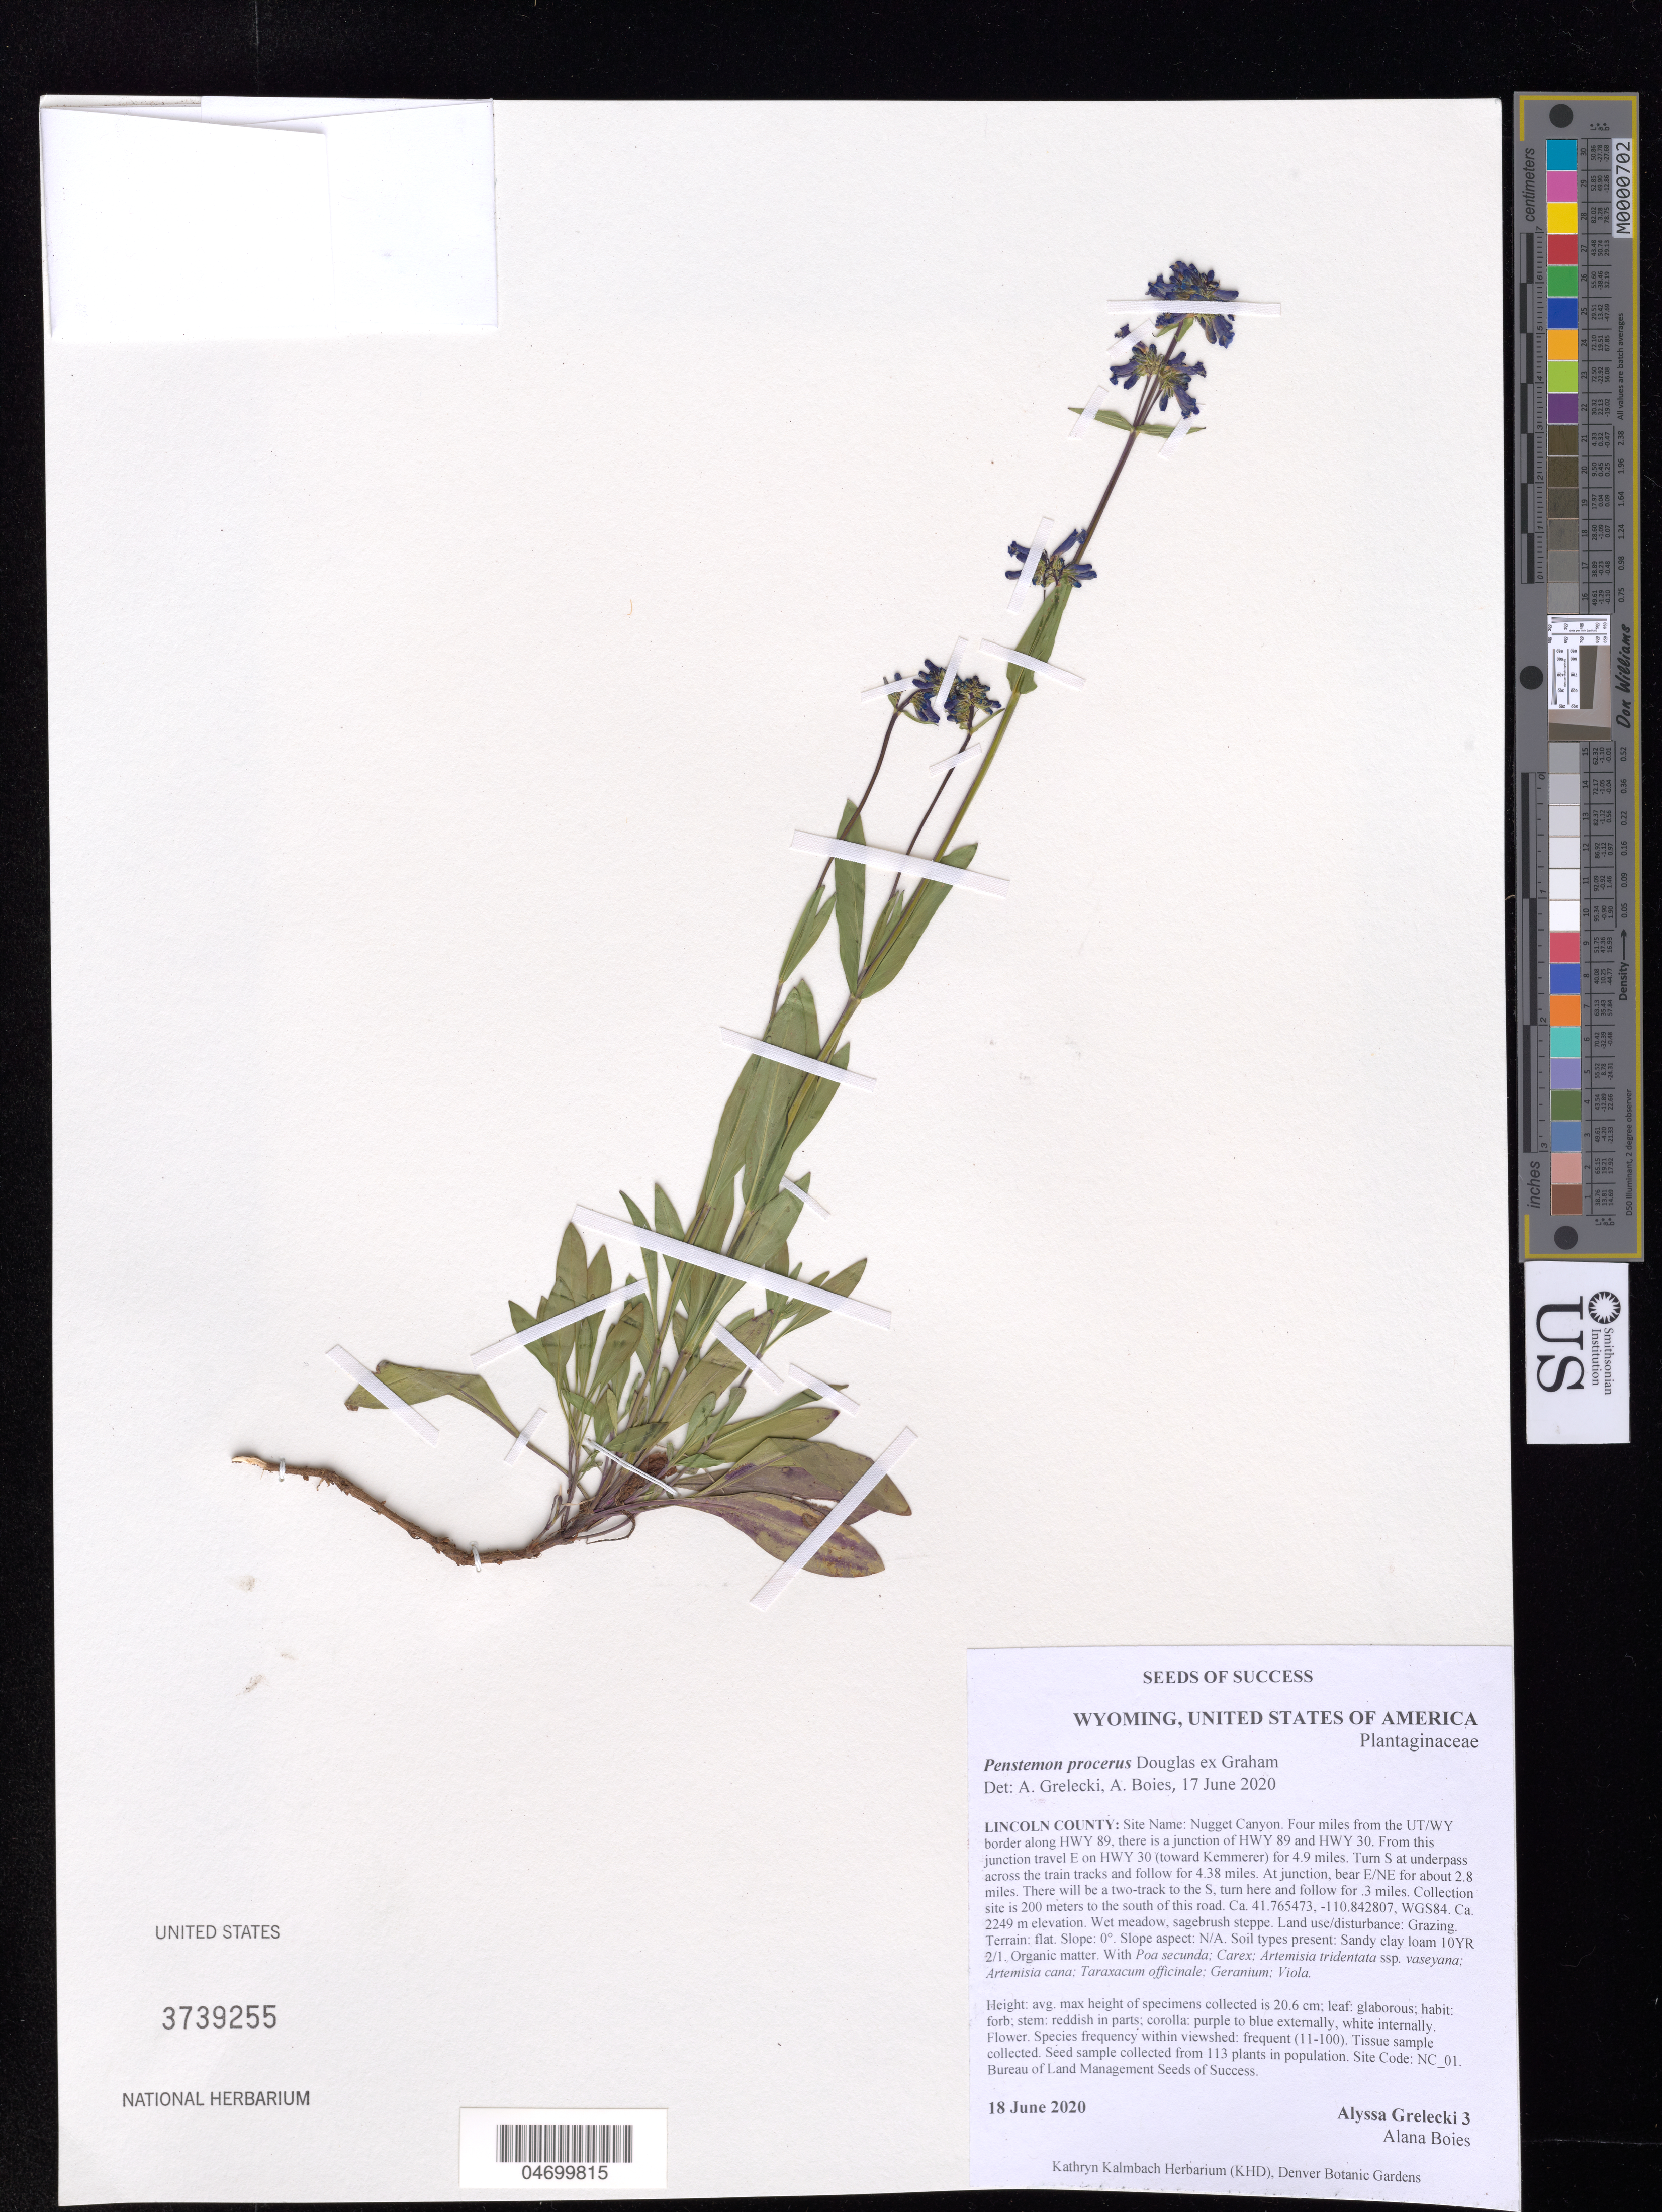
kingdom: Plantae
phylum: Tracheophyta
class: Magnoliopsida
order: Lamiales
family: Plantaginaceae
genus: Penstemon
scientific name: Penstemon procerus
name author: Douglas ex Graham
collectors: A. Grelecki & A. Boies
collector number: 3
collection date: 2020-06-18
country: United States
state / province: Wyoming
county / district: Lincoln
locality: Nugget Canyon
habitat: Wet meadow, sagebrush steppe. With Poa secunda; Carex, Artemisia cana, Viola, etc.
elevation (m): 2249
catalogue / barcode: US 3739255